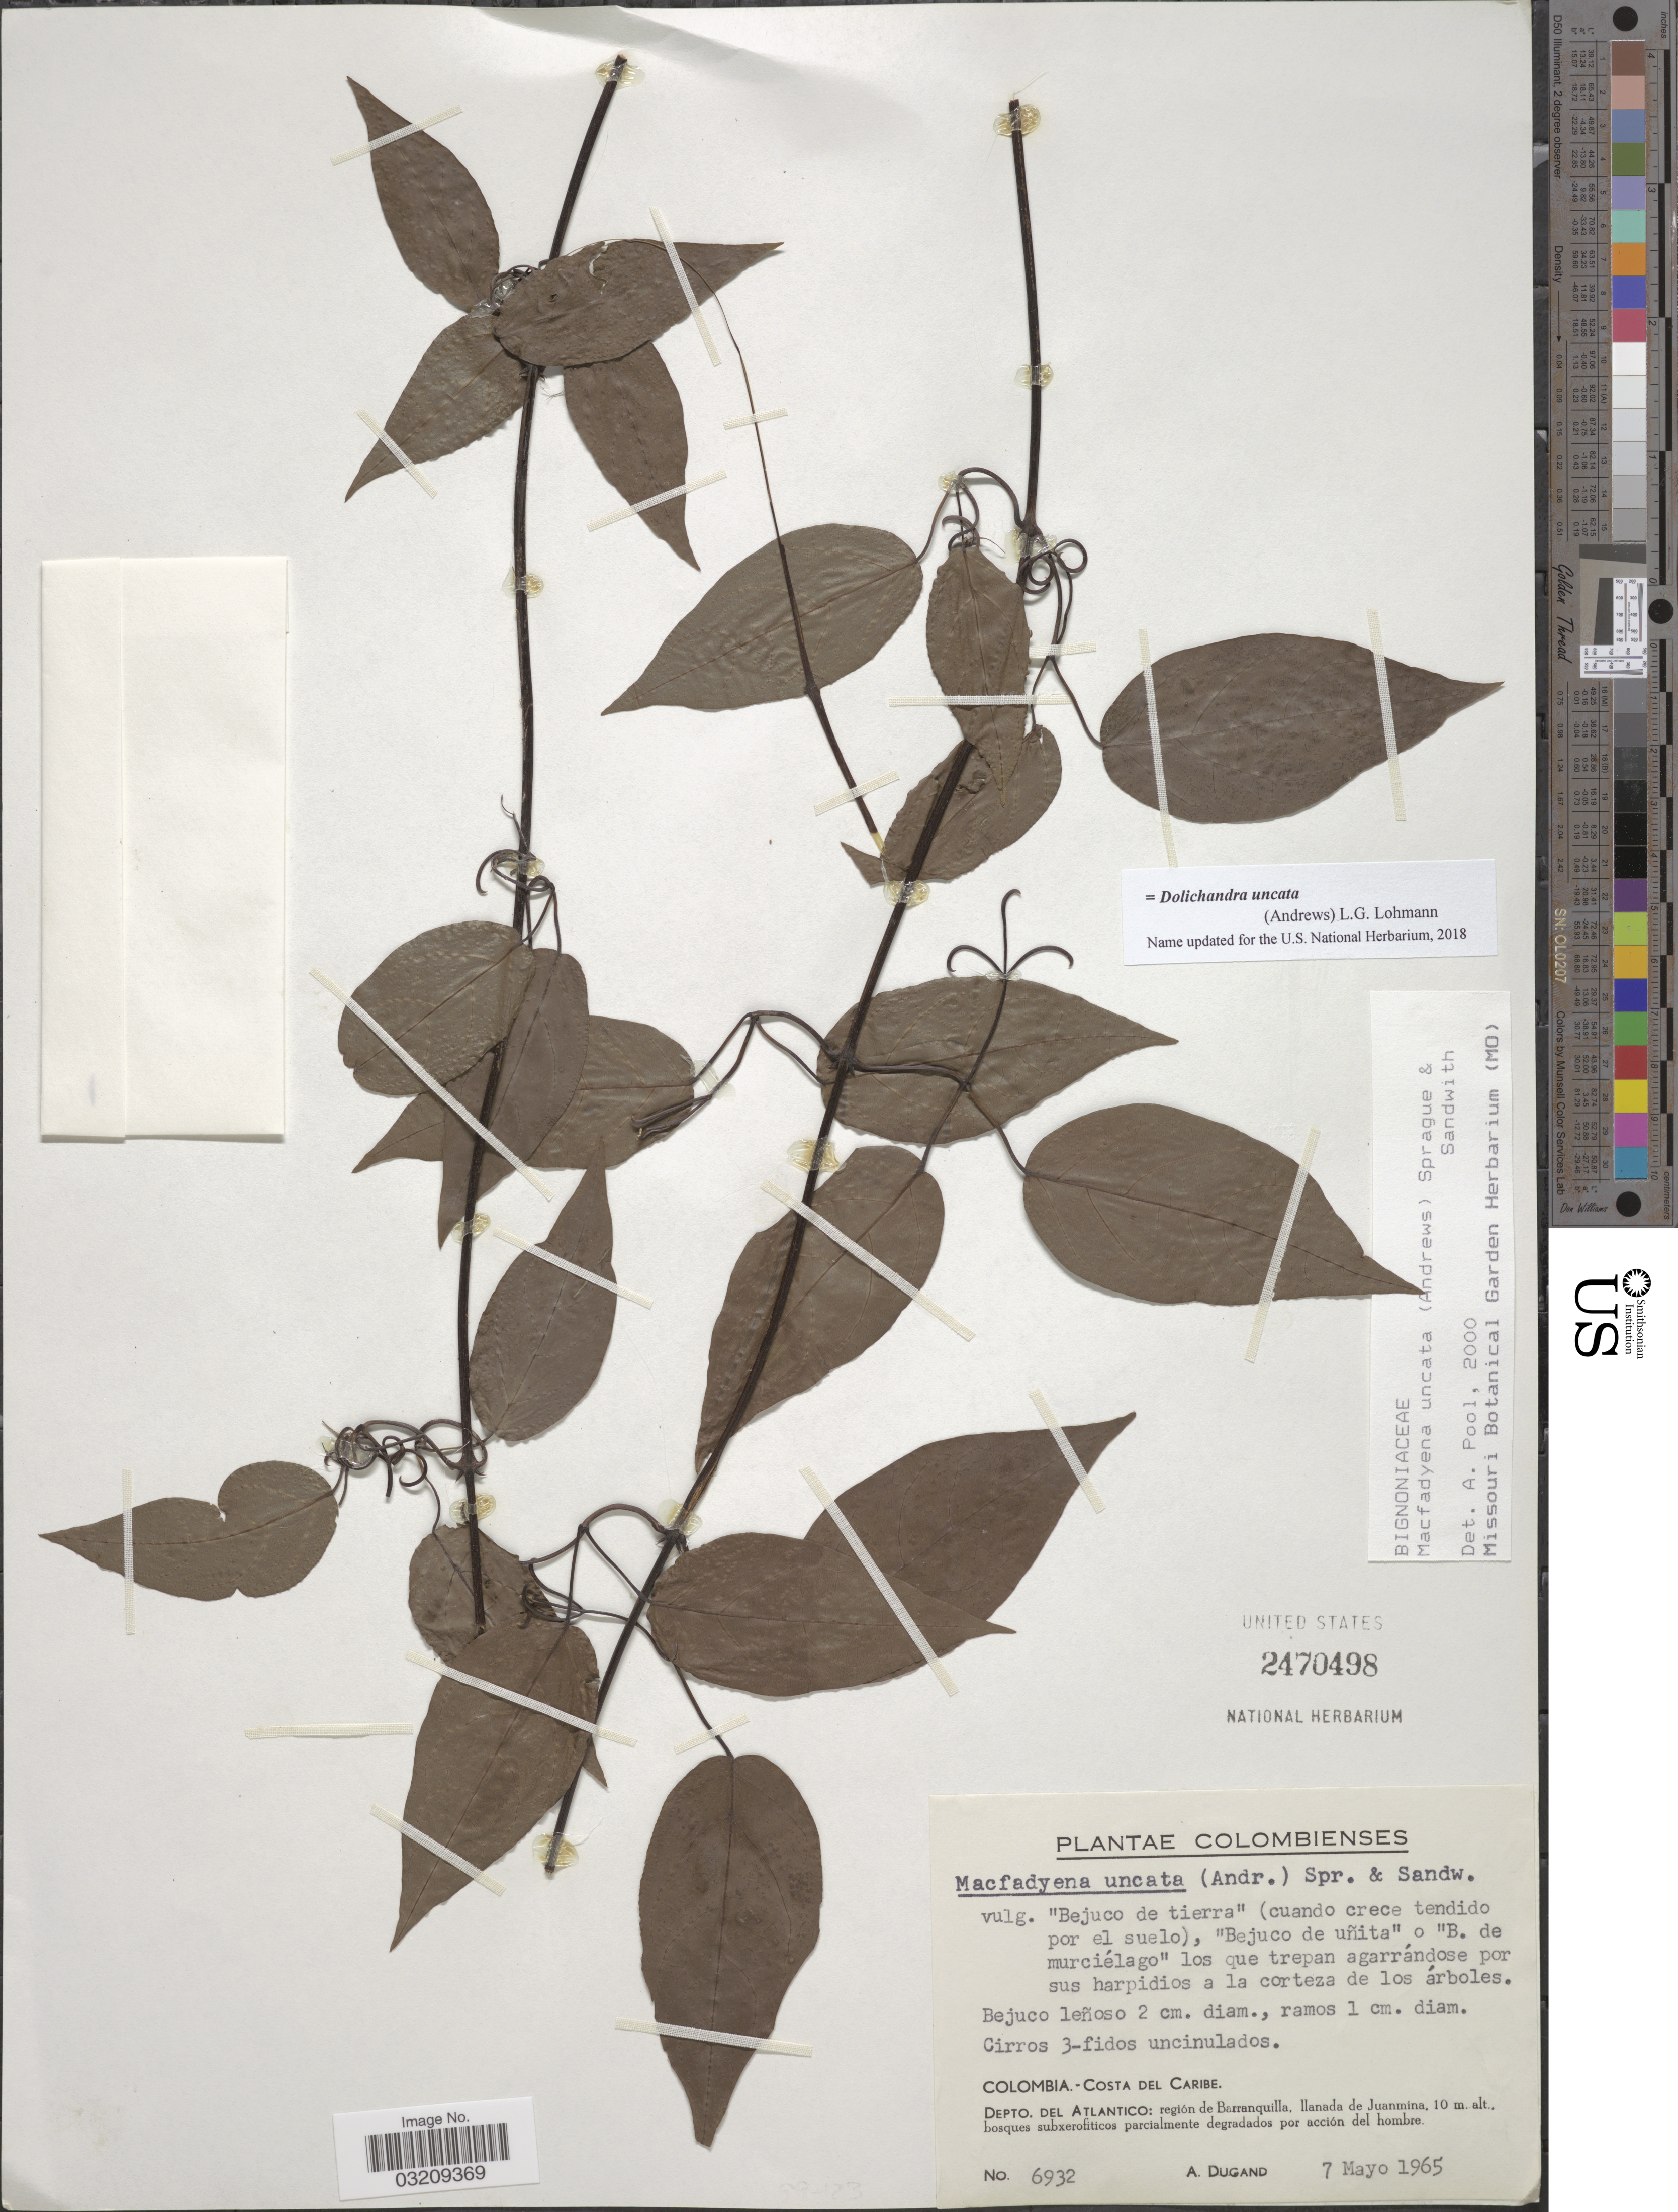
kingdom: Plantae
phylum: Tracheophyta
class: Magnoliopsida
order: Lamiales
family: Bignoniaceae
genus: Dolichandra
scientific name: Dolichandra uncata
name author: (Andrews) L.G. Lohmann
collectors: A. Dugand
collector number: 6932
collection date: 1965-05-07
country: Colombia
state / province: Atlántico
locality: Costa del Caribe. Depto. del Atlantico: región de Barranquilla, llanada de Juanmina.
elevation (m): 10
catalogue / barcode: US 2470498